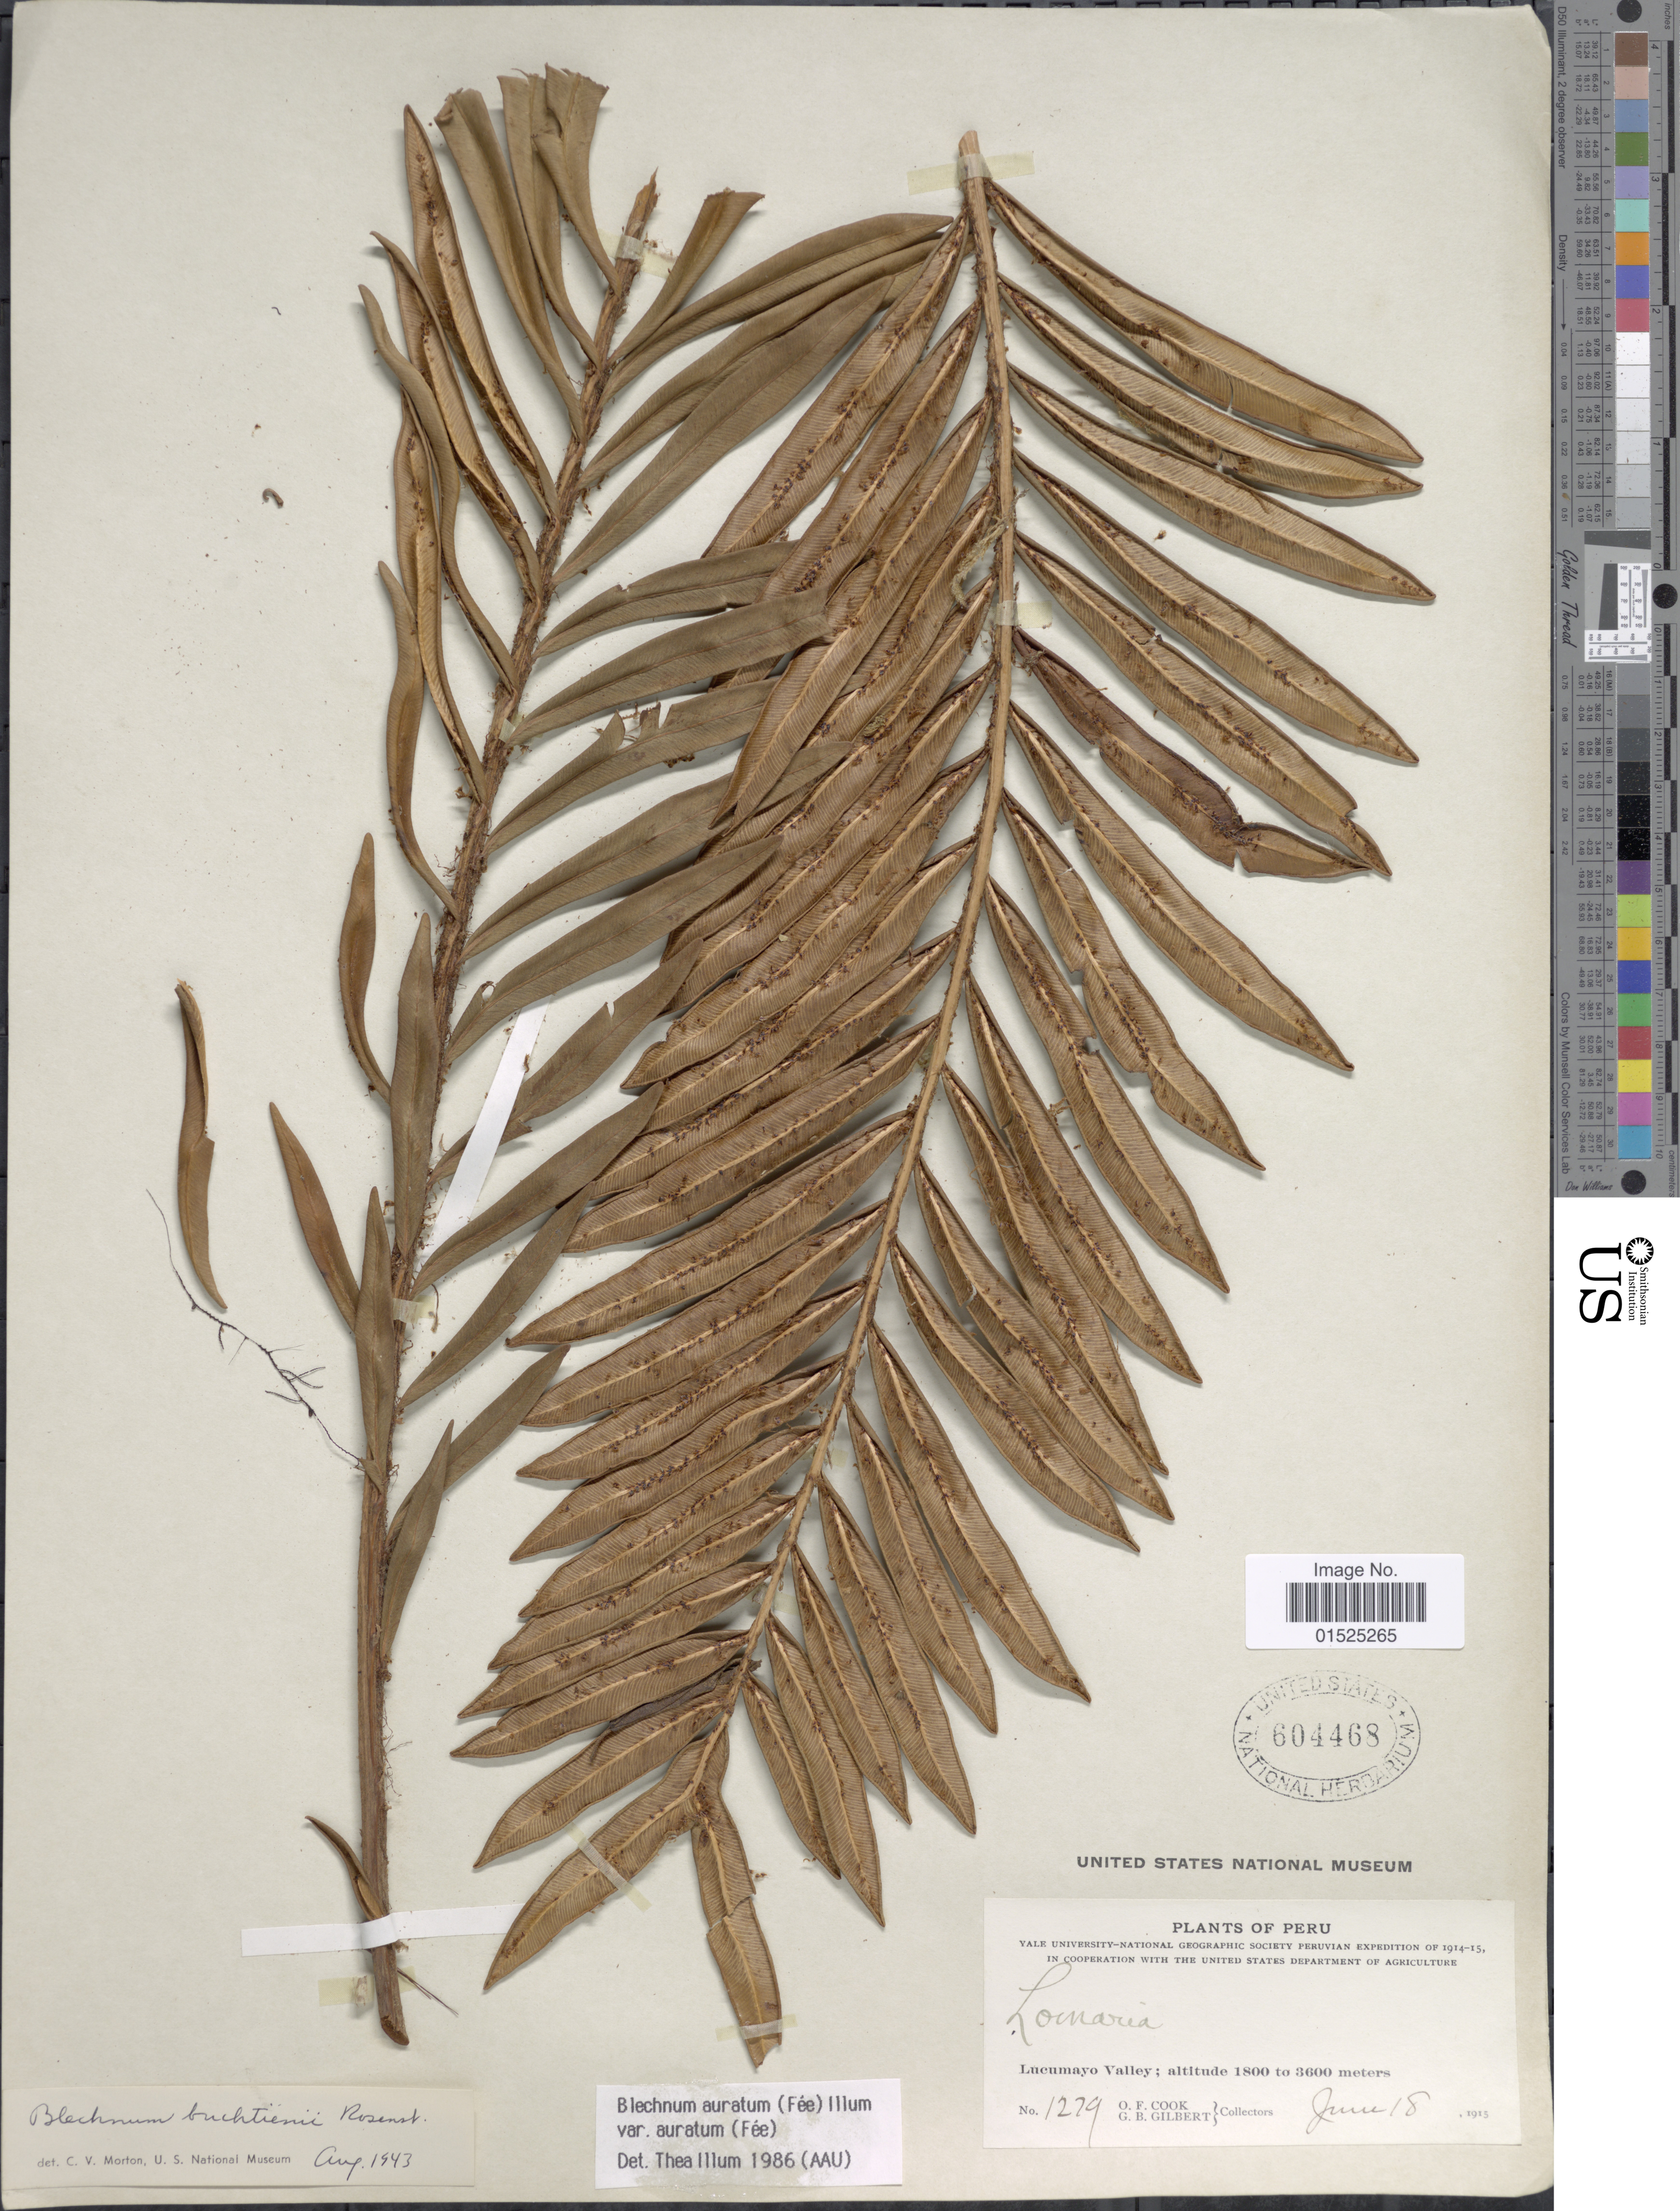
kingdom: Plantae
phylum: Tracheophyta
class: Polypodiopsida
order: Polypodiales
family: Blechnaceae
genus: Blechnum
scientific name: Blechnum auratum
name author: (Fée) R.M. Tryon & Stolze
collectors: O. F. Cook & G. B. Gilbert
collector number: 1279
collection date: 1915-06-18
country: Peru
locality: Lucumayo Valley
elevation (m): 1800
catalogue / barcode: US 604468